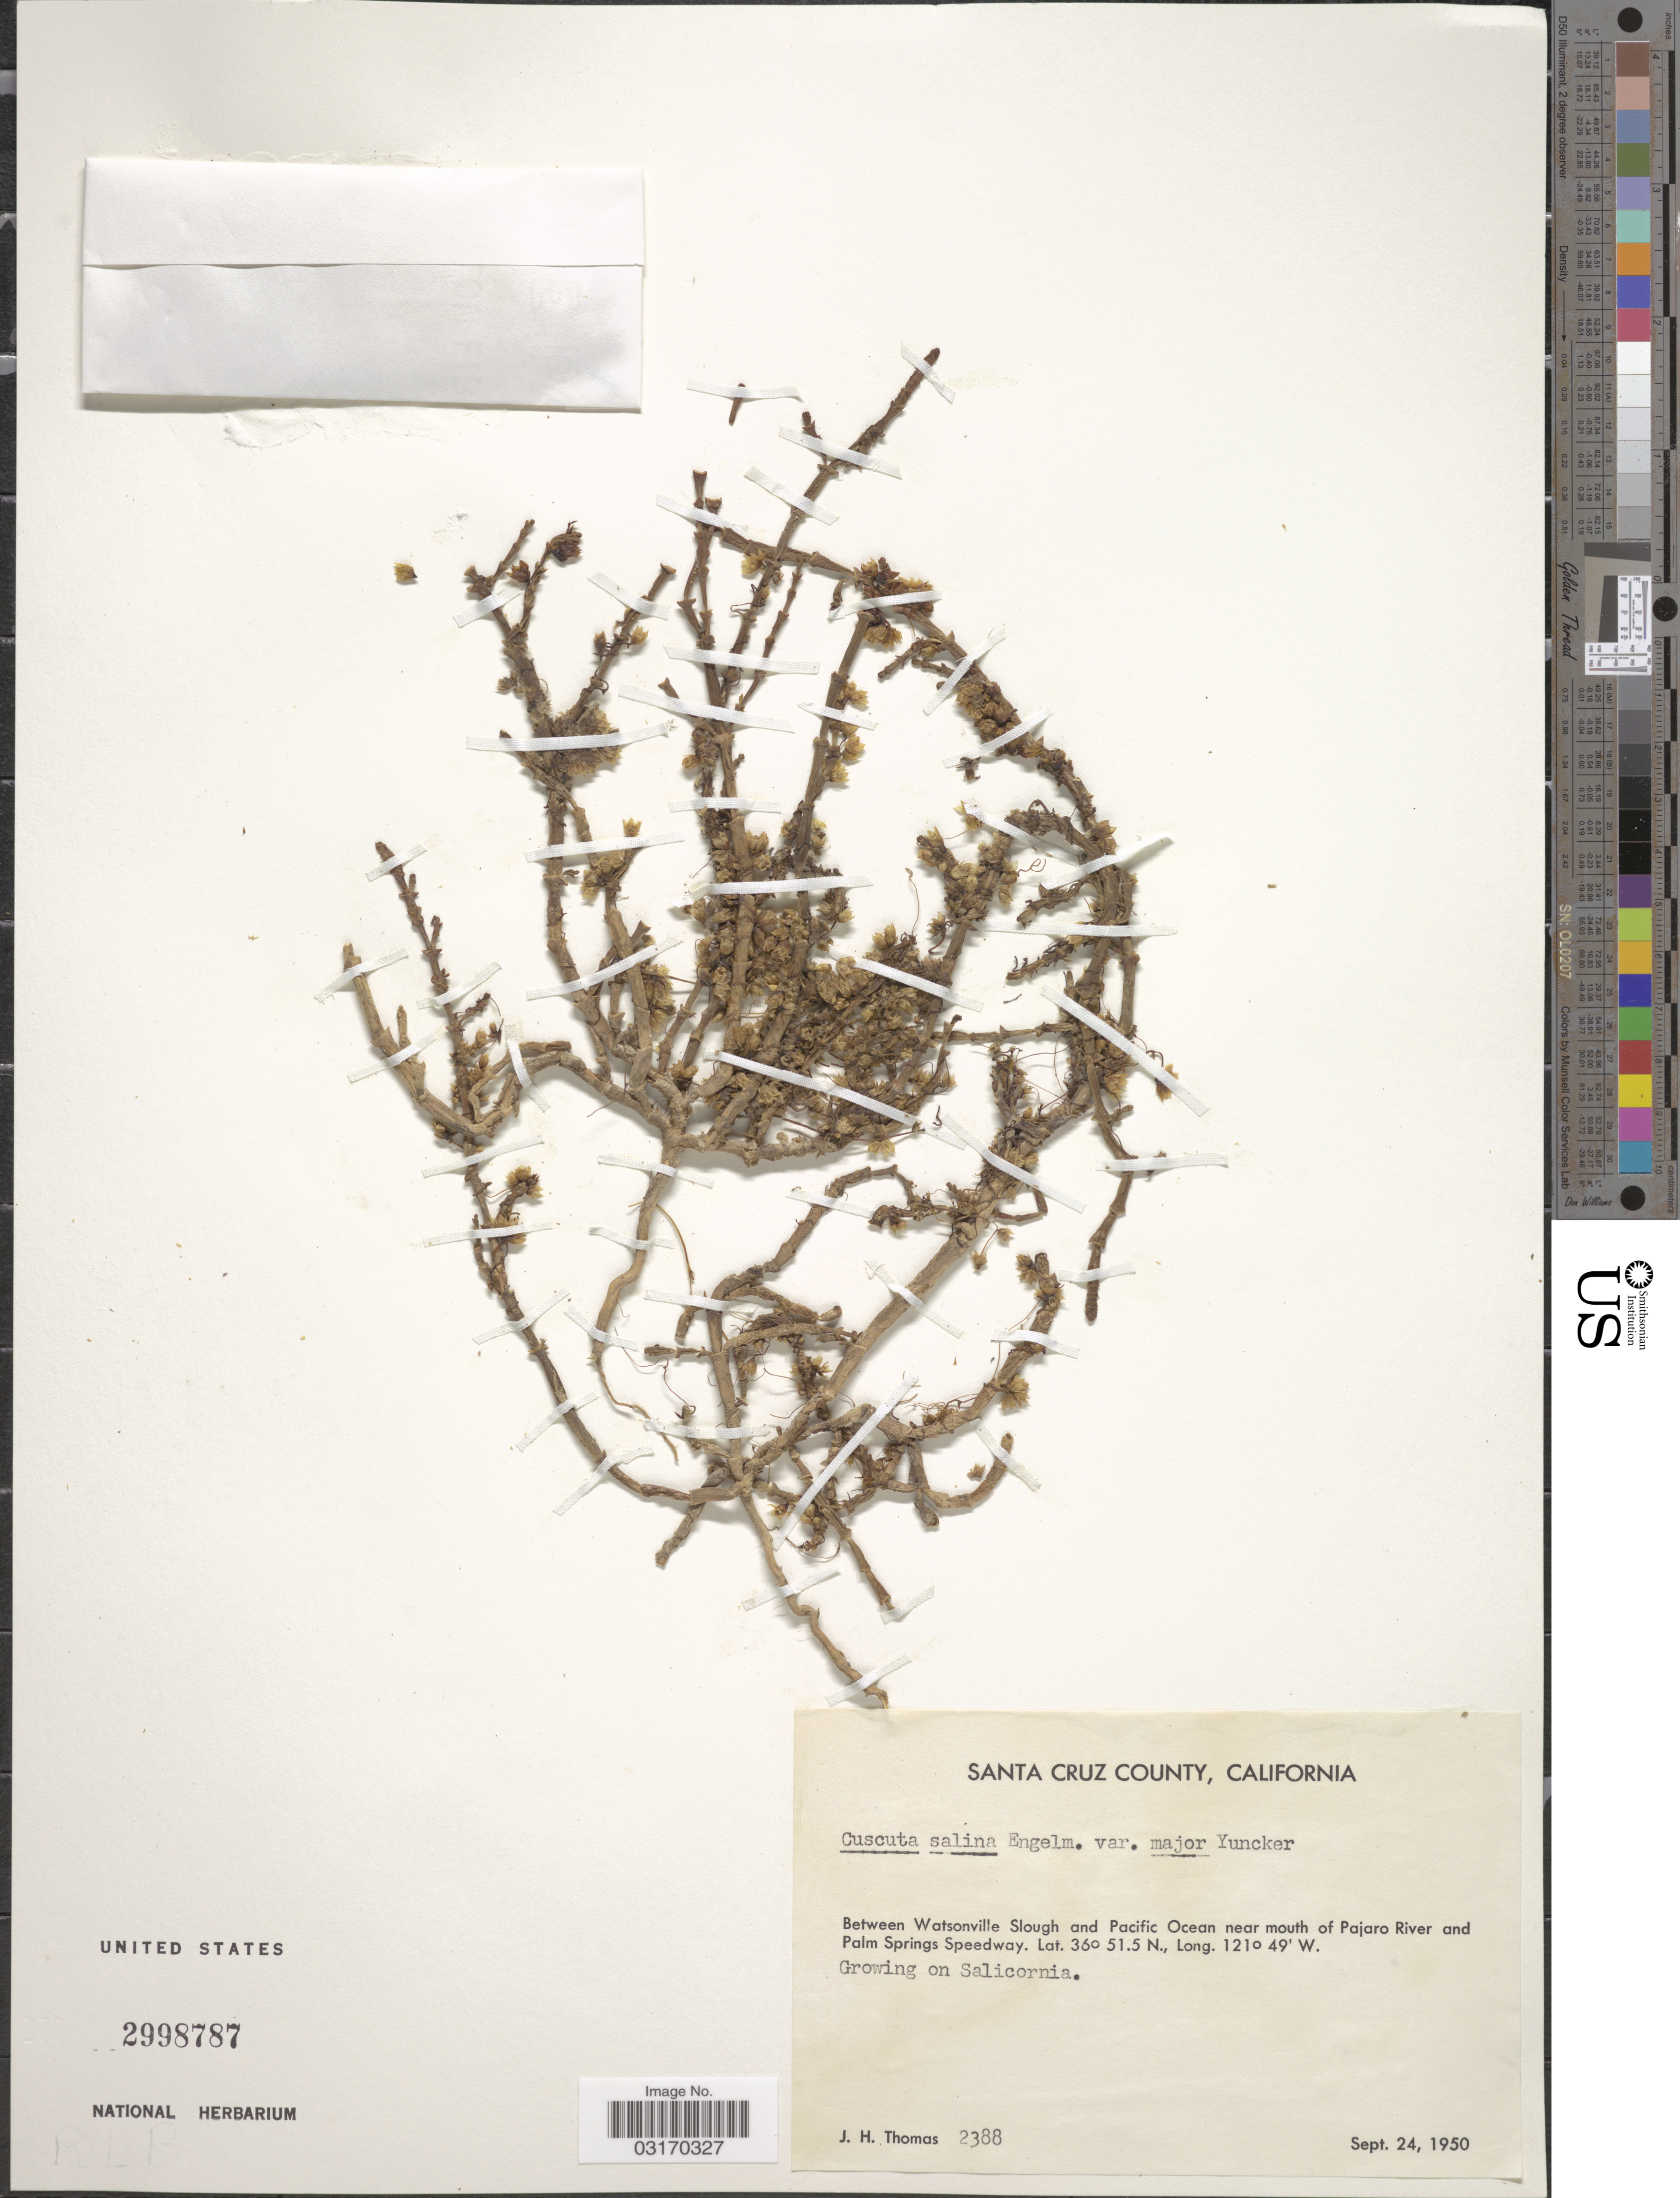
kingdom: Plantae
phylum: Tracheophyta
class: Magnoliopsida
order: Solanales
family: Convolvulaceae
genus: Cuscuta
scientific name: Cuscuta salina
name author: Engelm.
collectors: J. H. Thomas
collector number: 2388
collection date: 1950-09-24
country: United States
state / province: California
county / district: Santa Cruz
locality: Santa Cruz County. Between Watsonville Slough and Pacific Ocean near mouth of Pajaro River and Palm Springs Speedway.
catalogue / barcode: US 2998787